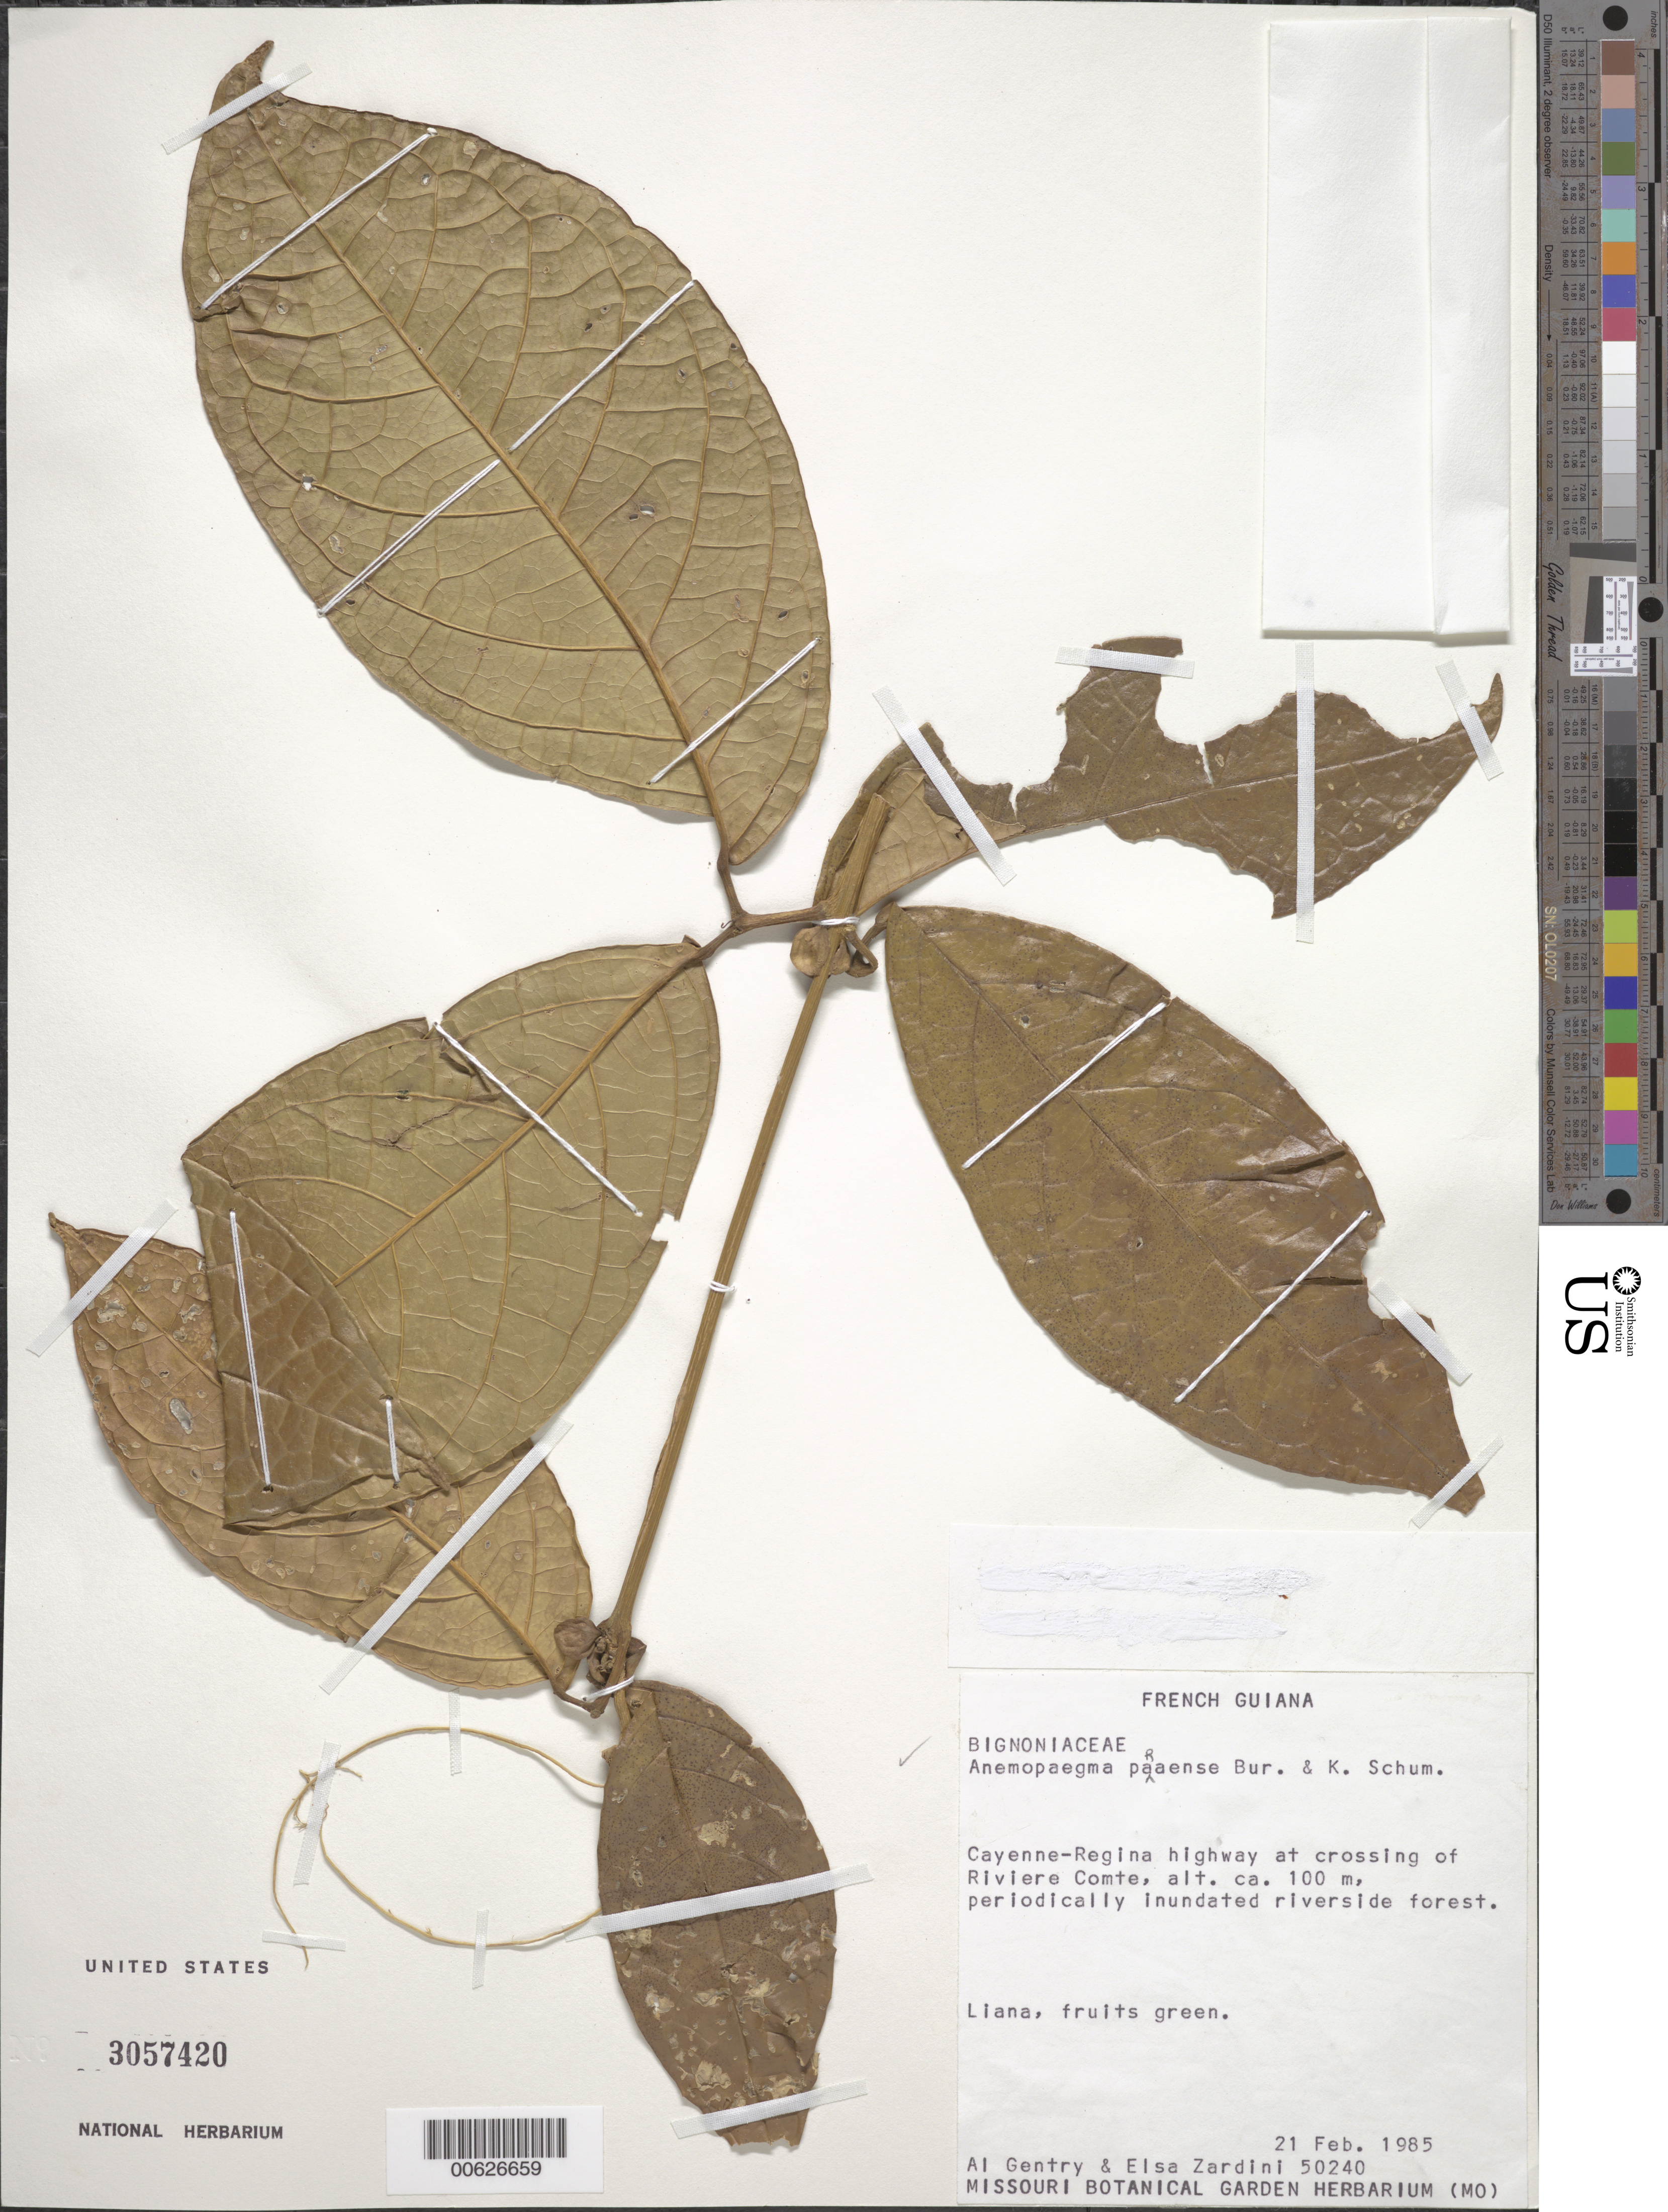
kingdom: Plantae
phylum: Tracheophyta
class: Magnoliopsida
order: Lamiales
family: Bignoniaceae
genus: Anemopaegma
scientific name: Anemopaegma paraense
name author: Bureau & K. Schum.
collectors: A. H. Gentry & E. M. Zardini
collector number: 50240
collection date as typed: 21-Feb-85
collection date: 1985-02-21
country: French Guiana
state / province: Cayenne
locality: Cayenne-Regina Highway, at crossing of Rivière Comte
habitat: Periodically inundated riverside forest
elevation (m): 100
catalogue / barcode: US 3057420